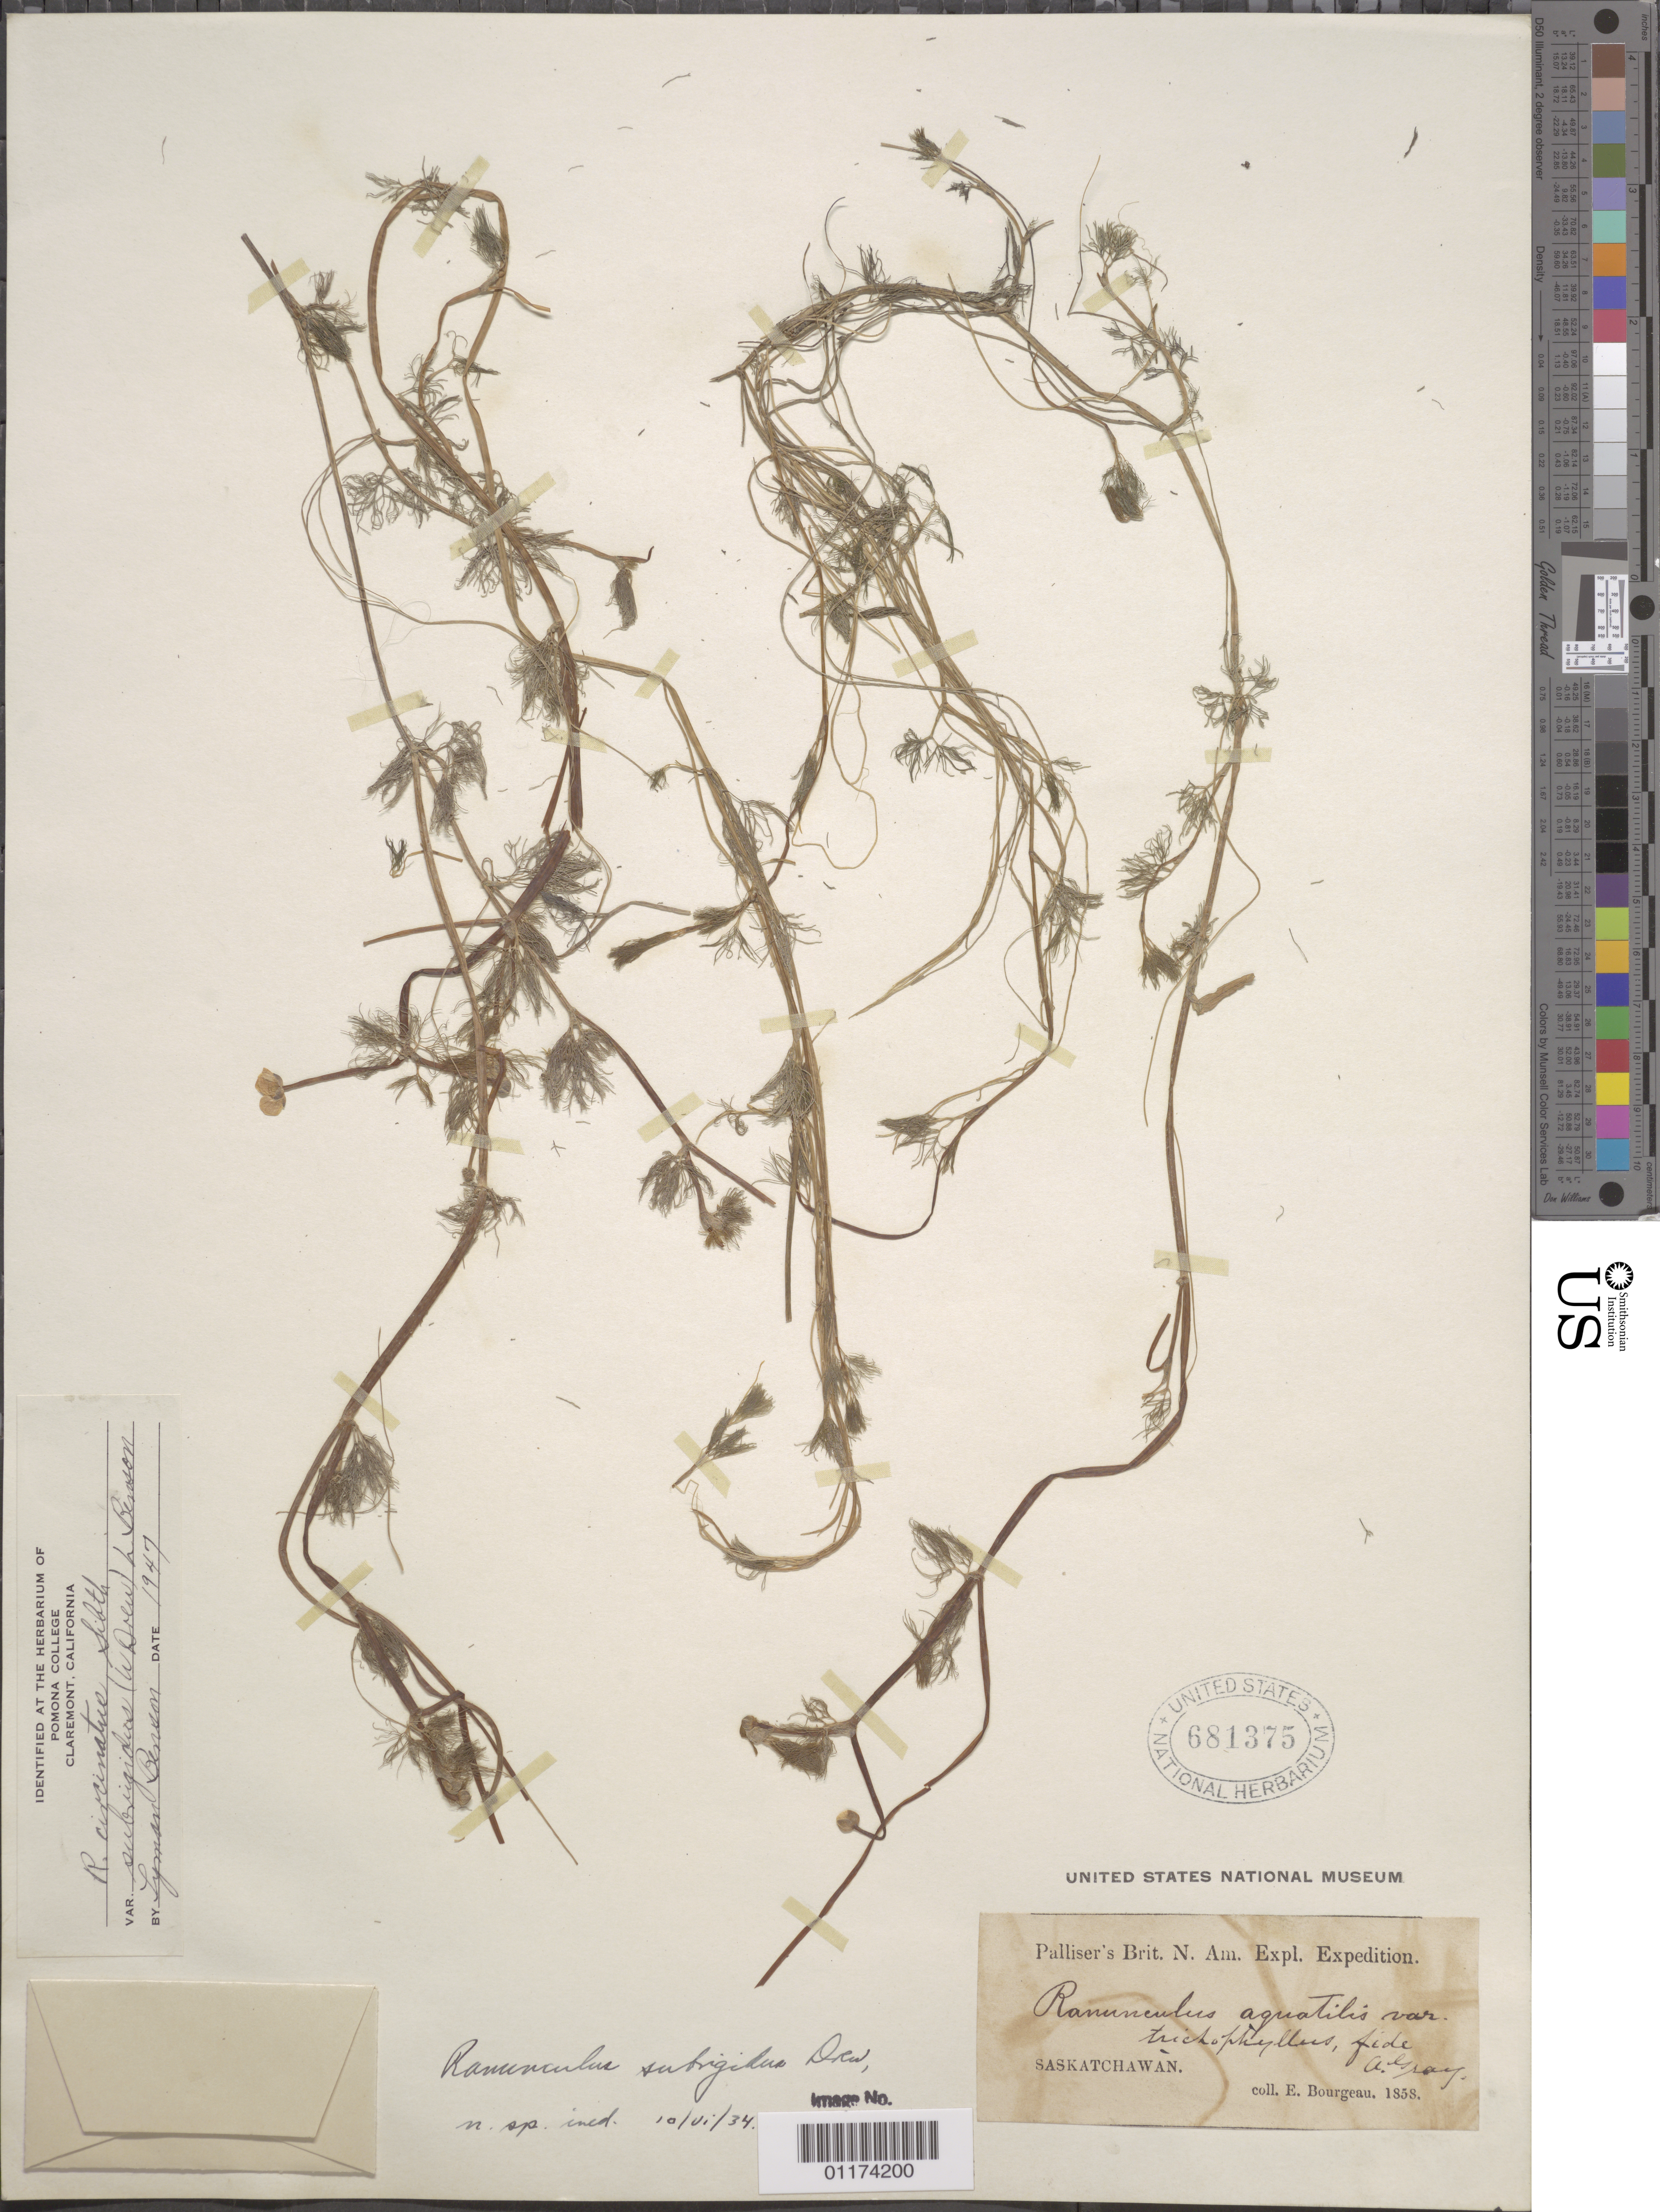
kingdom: Plantae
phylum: Tracheophyta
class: Magnoliopsida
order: Ranunculales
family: Ranunculaceae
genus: Ranunculus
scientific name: Ranunculus circinatus var. subrigidus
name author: (W.B. Drew) L.D. Benson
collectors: E. Bourgeau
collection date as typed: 1858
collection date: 1858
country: Canada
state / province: Saskatchewan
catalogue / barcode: US 681375